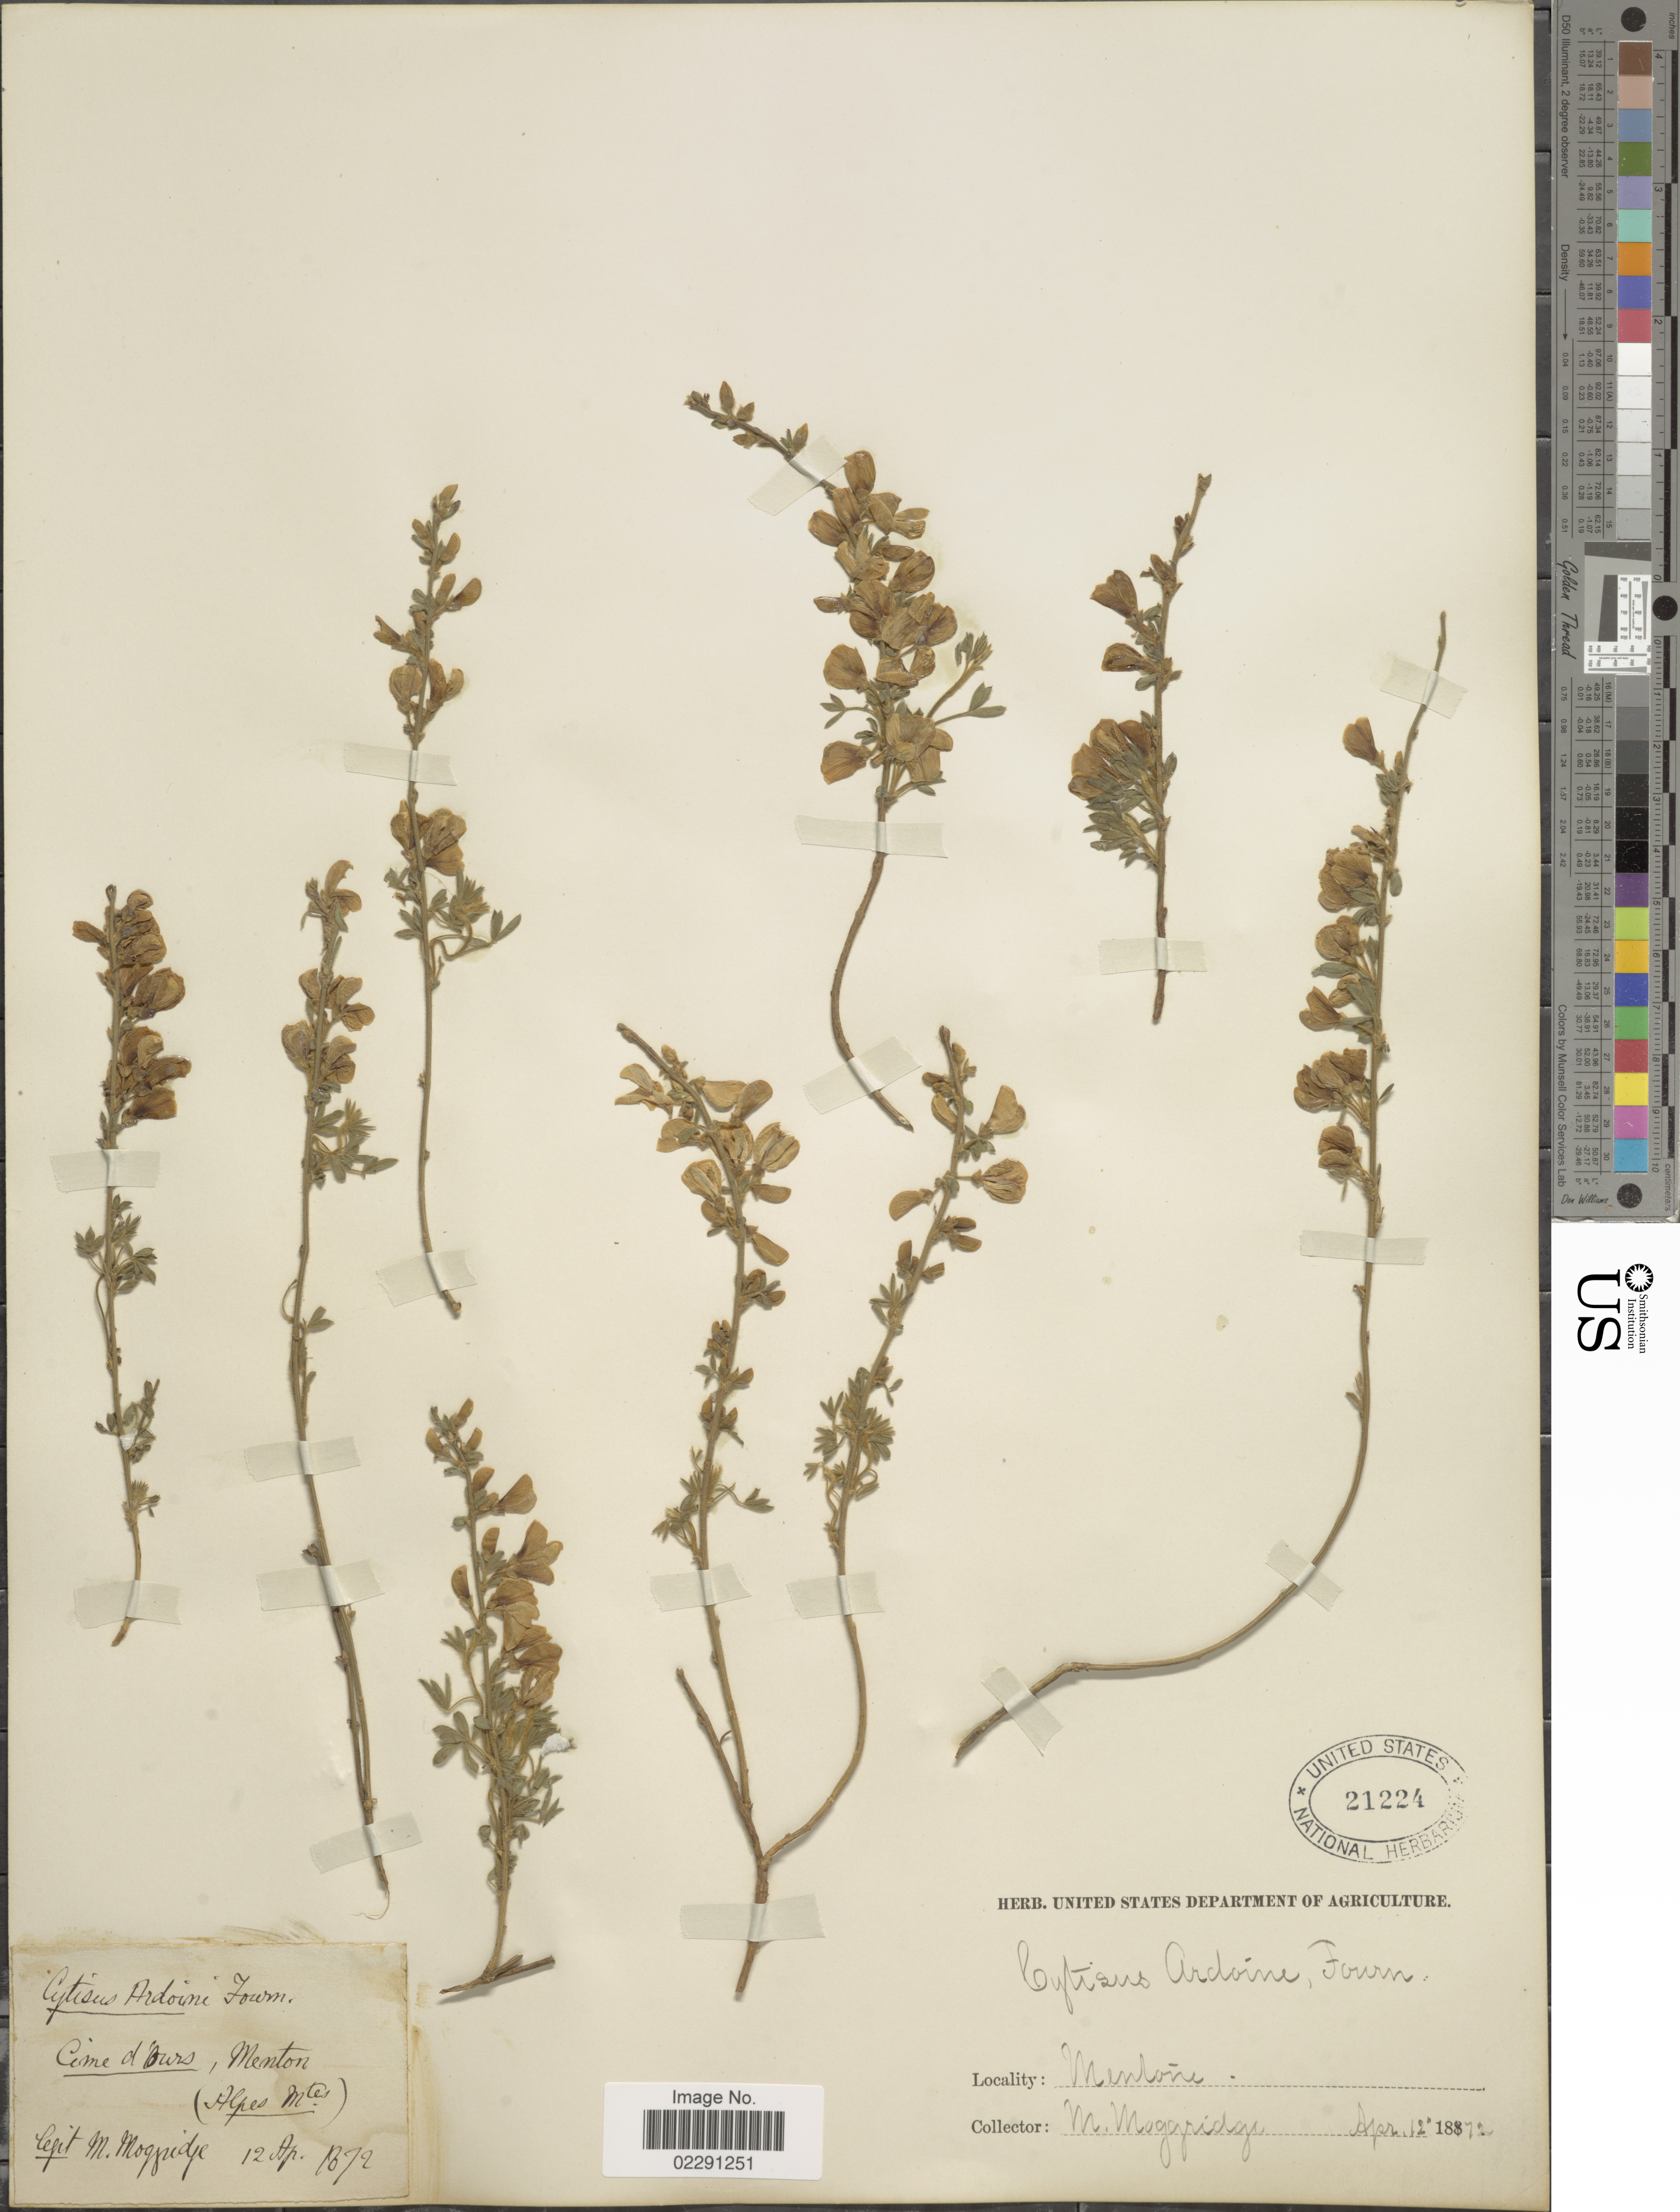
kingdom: Plantae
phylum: Tracheophyta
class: Magnoliopsida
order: Fabales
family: Fabaceae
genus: Cytisus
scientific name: Cytisus ardoinii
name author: E. Fourn.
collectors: M. Moggridge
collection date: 1872-04-12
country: France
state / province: Provence-Alpes-Côte d'Azur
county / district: Alpes-Maritimes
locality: Come d'Ours, Mentone [interpreted] (Alpes Mtes).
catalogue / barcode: US 21224